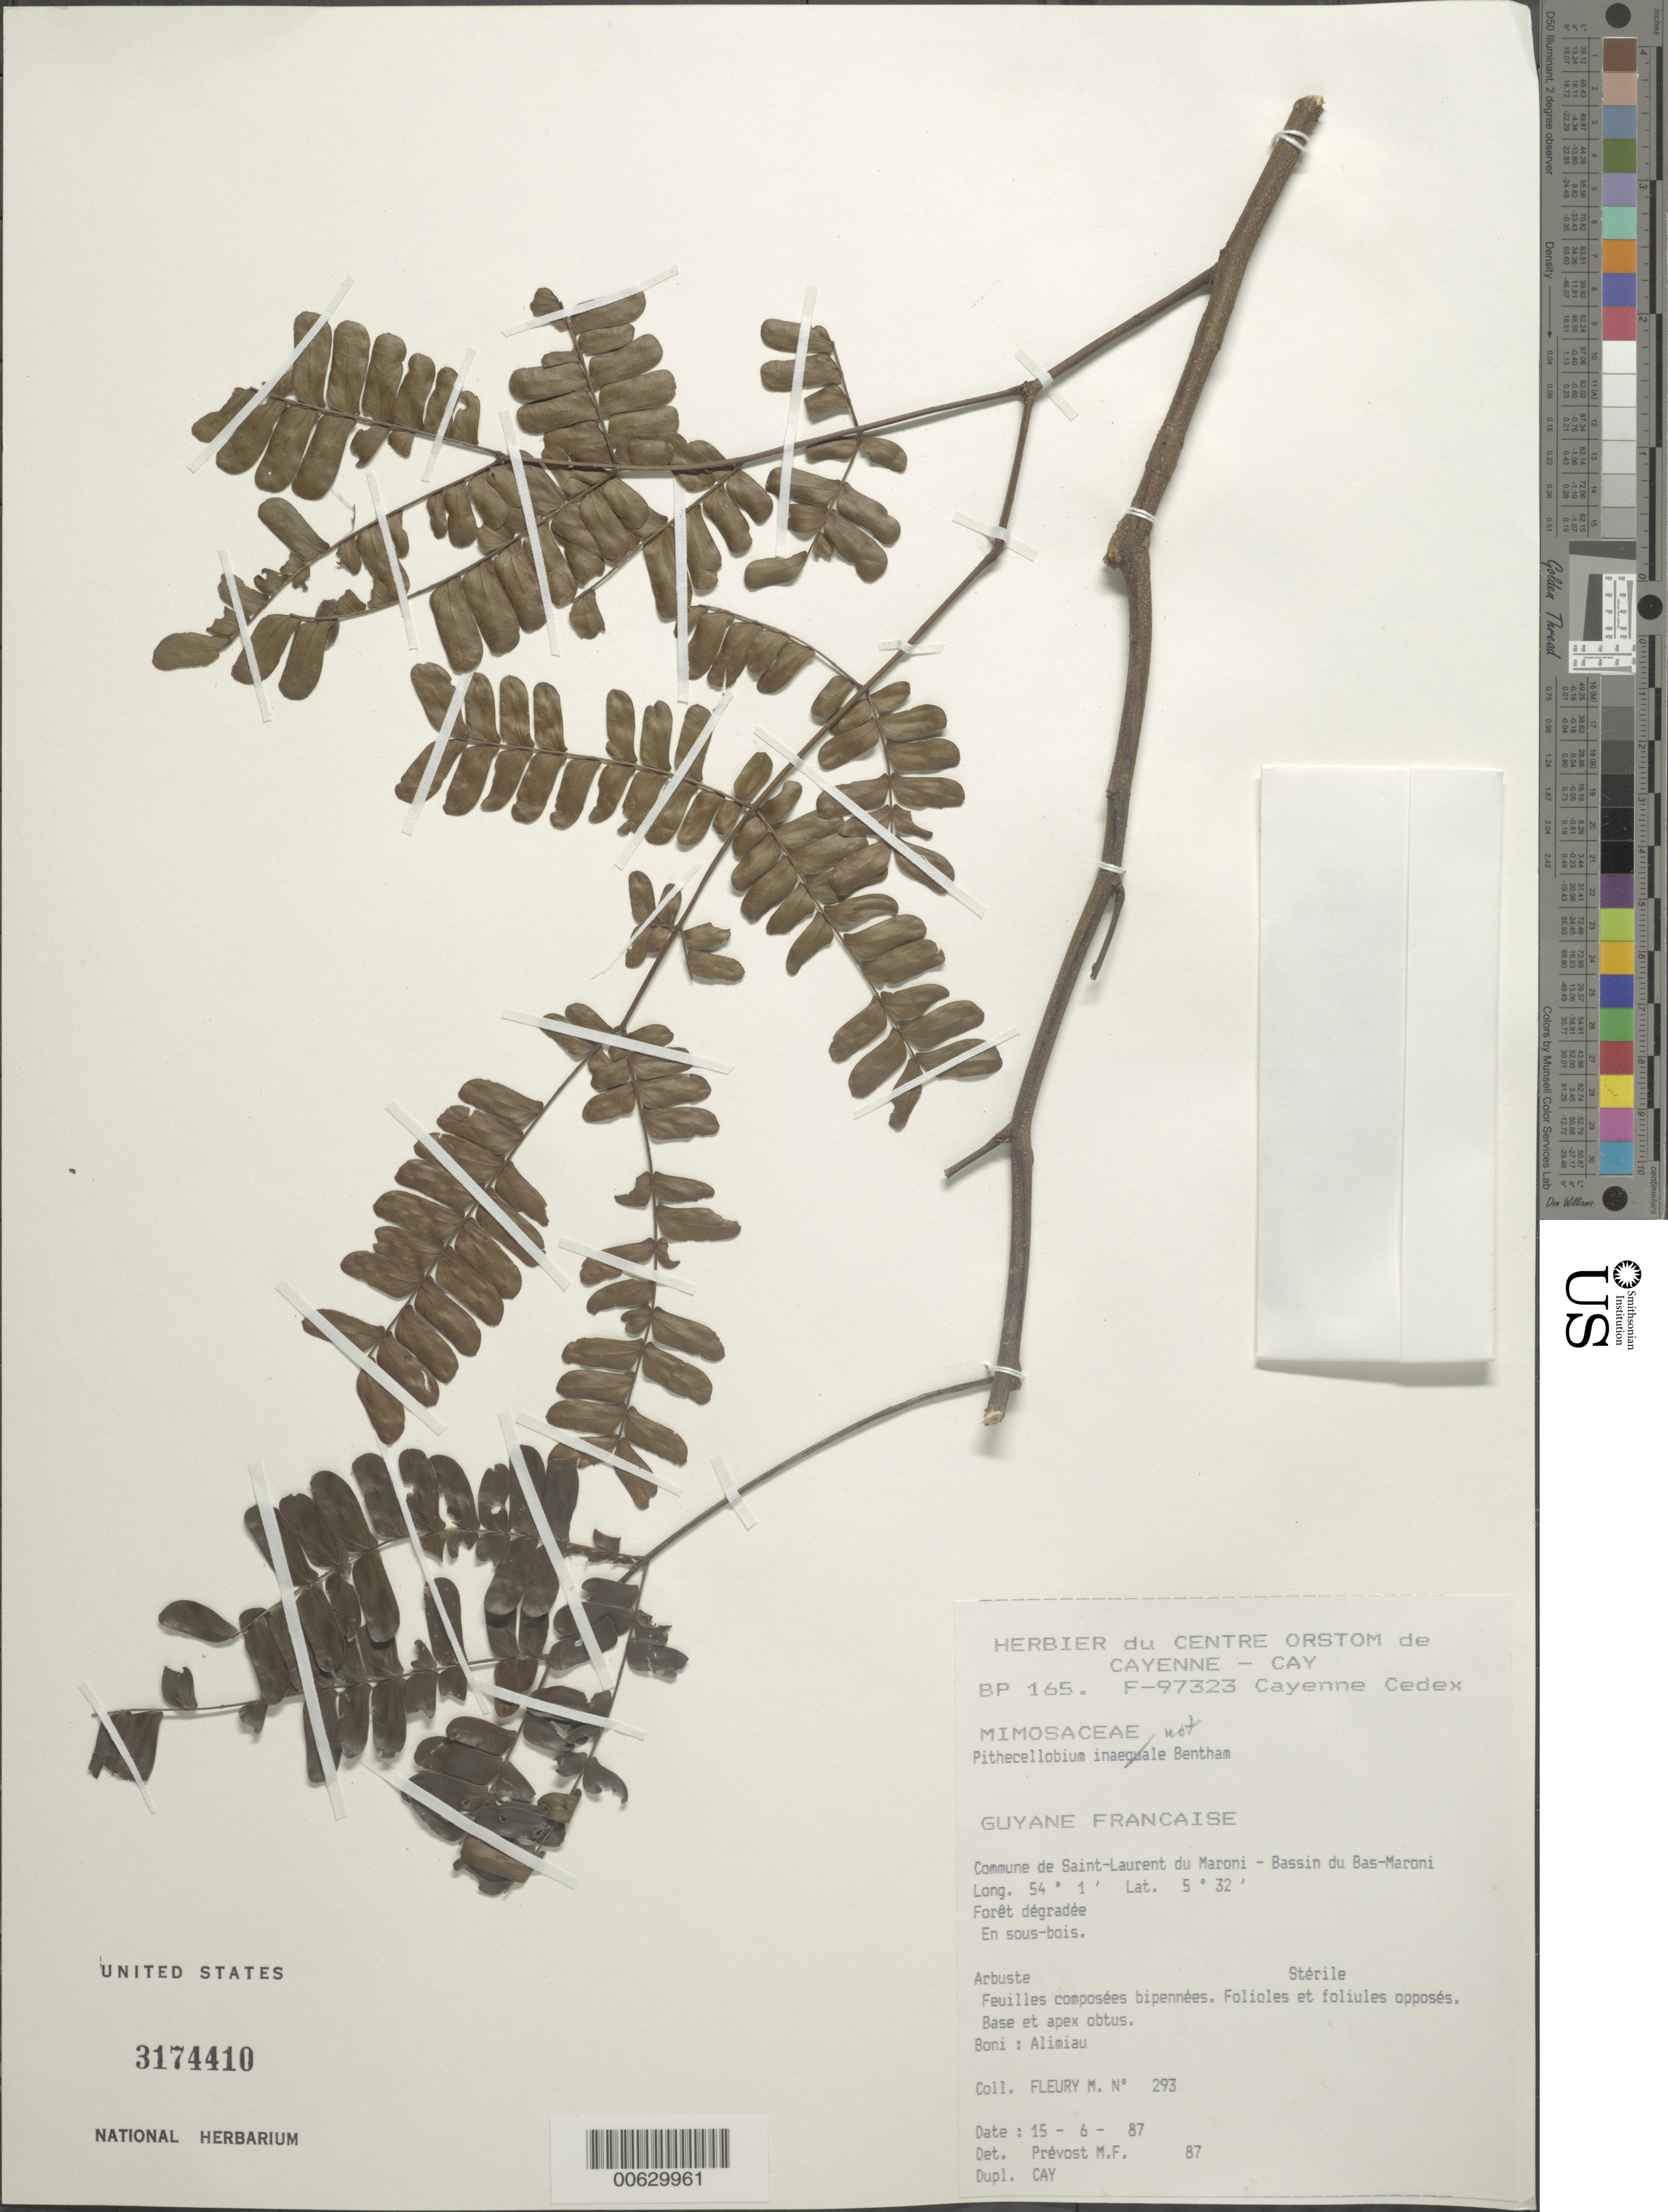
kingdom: Plantae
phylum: Tracheophyta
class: Magnoliopsida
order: Fabales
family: Fabaceae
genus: Pithecellobium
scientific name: Pithecellobium sp.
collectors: M. Fleury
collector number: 293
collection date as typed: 15-Jun-87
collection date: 1987-06-15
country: French Guiana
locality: Commune de Saint-Laurent du Maroni, Bassin du Bas-Maroni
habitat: Disturbed forest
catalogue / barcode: US 3174410